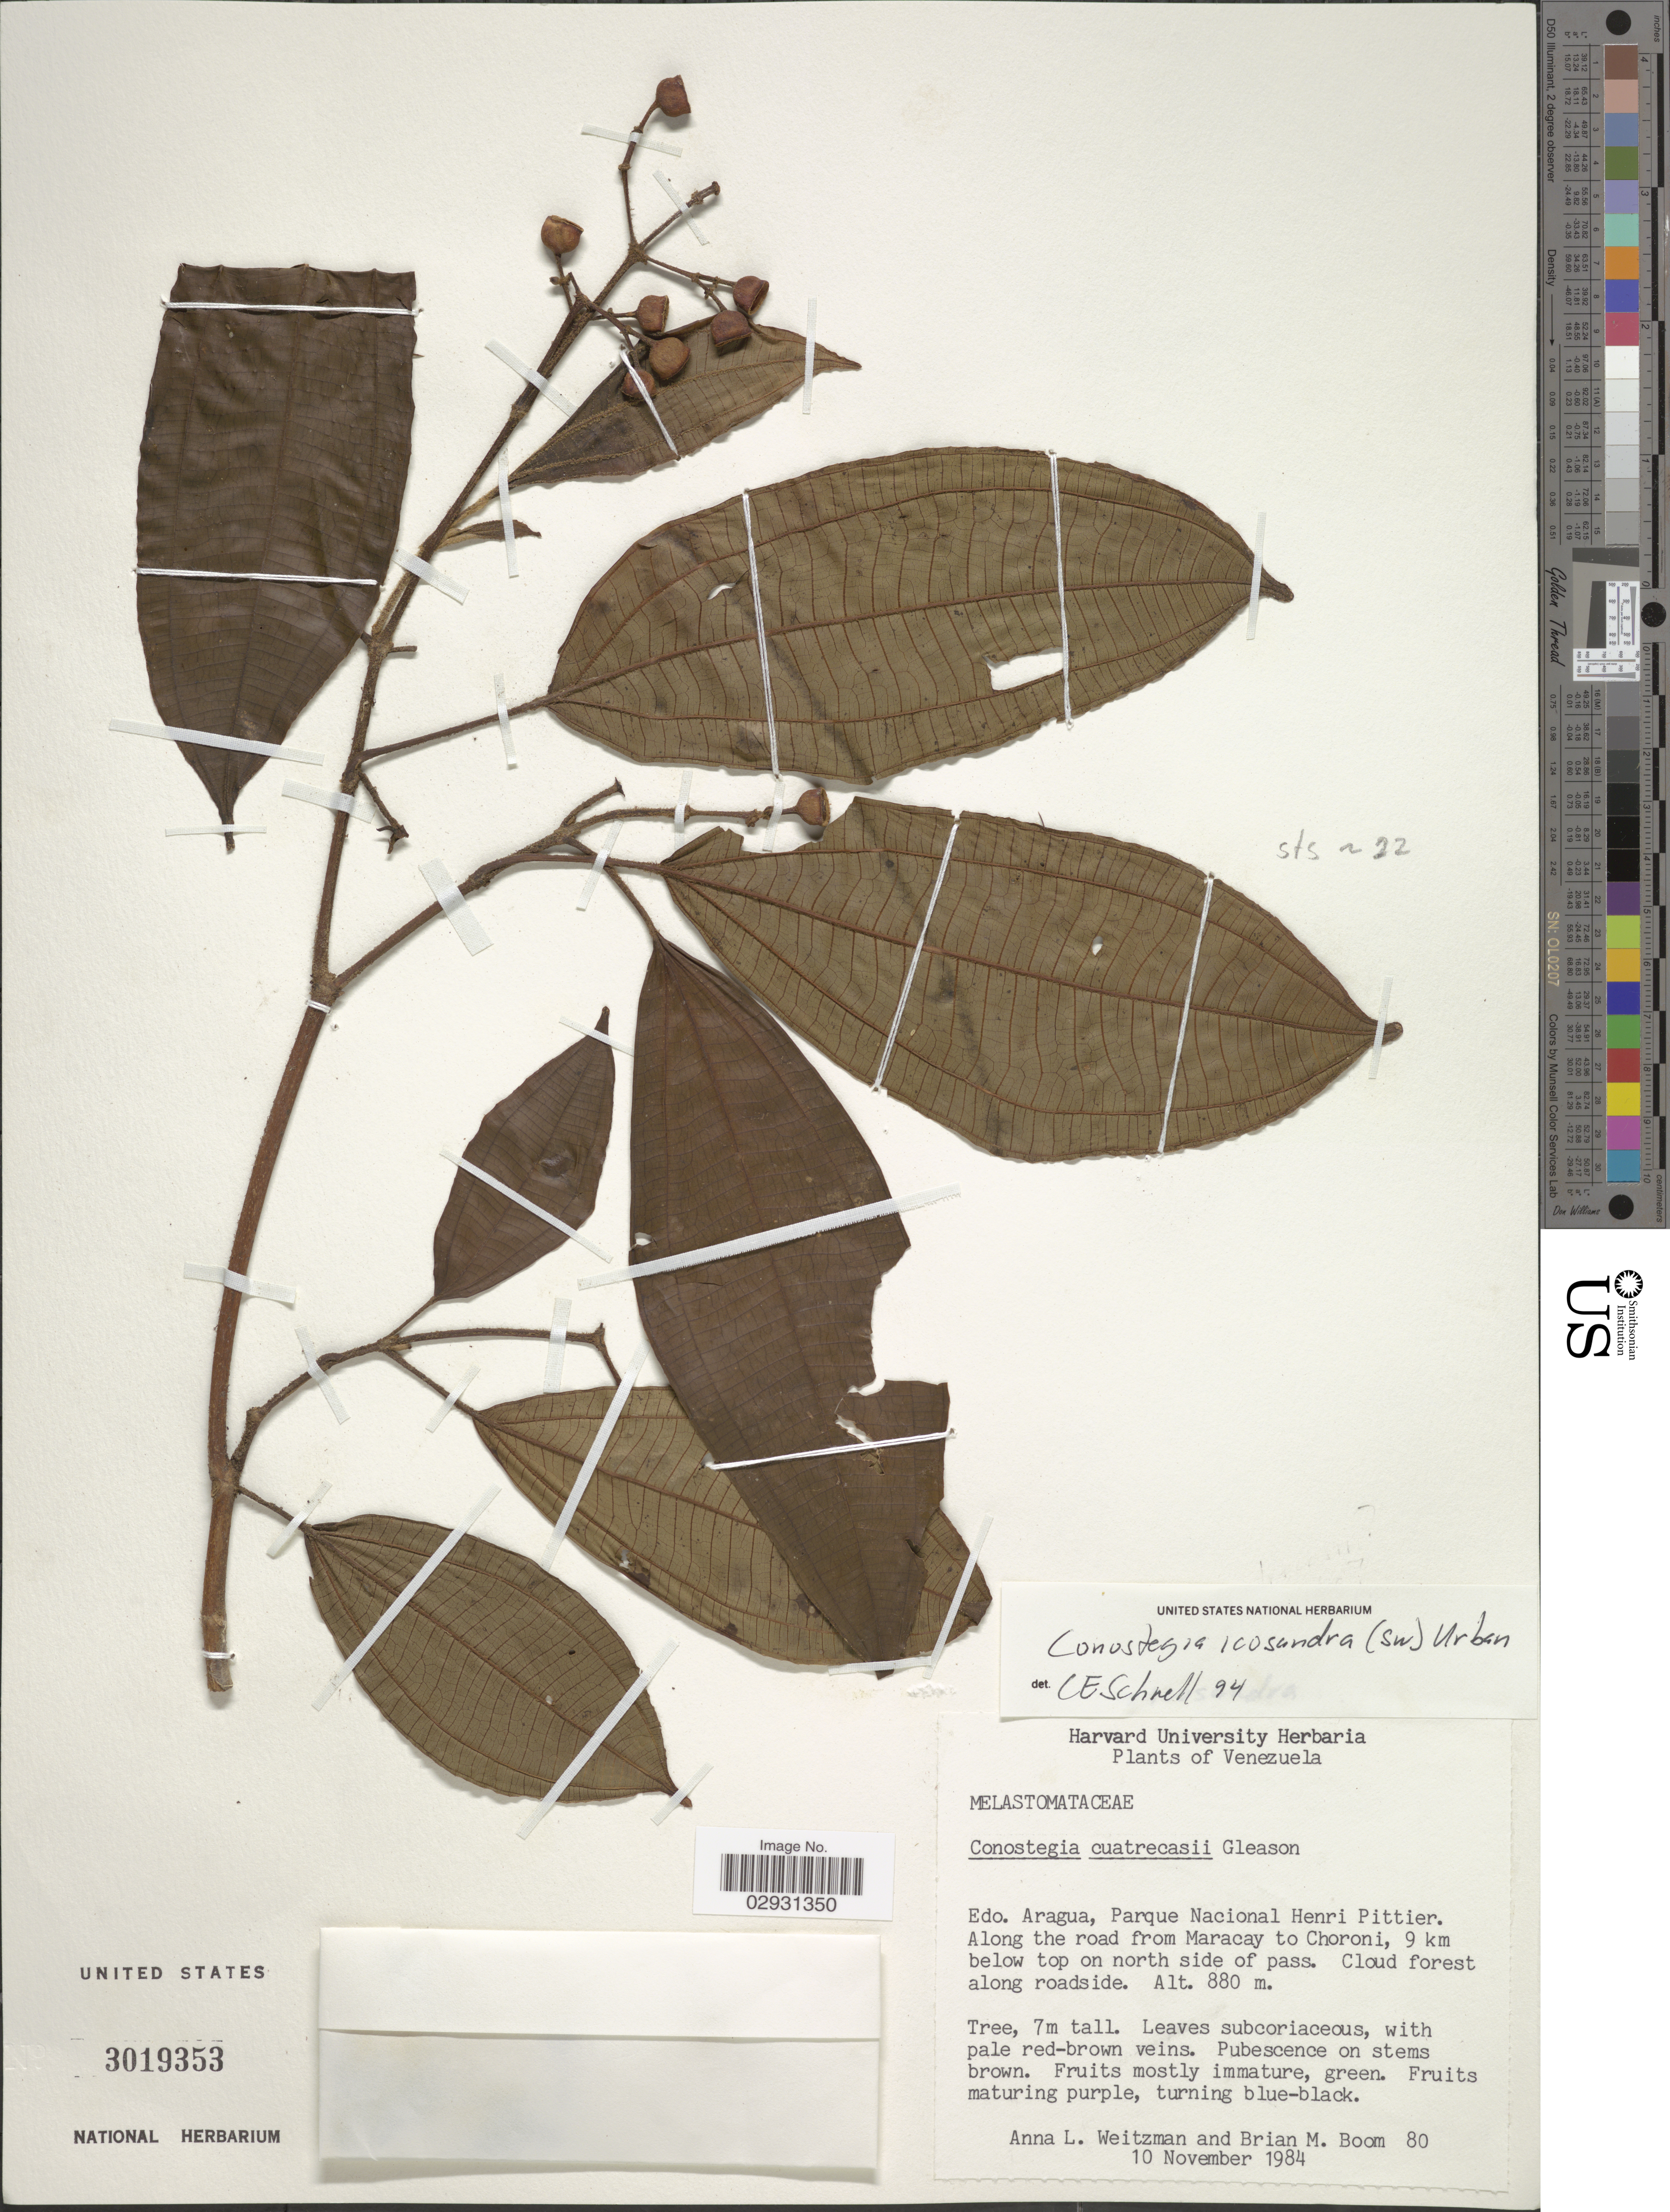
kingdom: Plantae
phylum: Tracheophyta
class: Magnoliopsida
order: Myrtales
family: Melastomataceae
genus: Conostegia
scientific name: Conostegia icosandra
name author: (Sw.) Urb.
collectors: A. L. Weitzman & B. M. Boom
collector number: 80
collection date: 1984-11-10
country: Venezuela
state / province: Aragua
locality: Parque Nacional Henri Pittier. Along the road from Maracay to Choroni, 9 km below top on north side of pass.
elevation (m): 880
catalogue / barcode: US 3019353